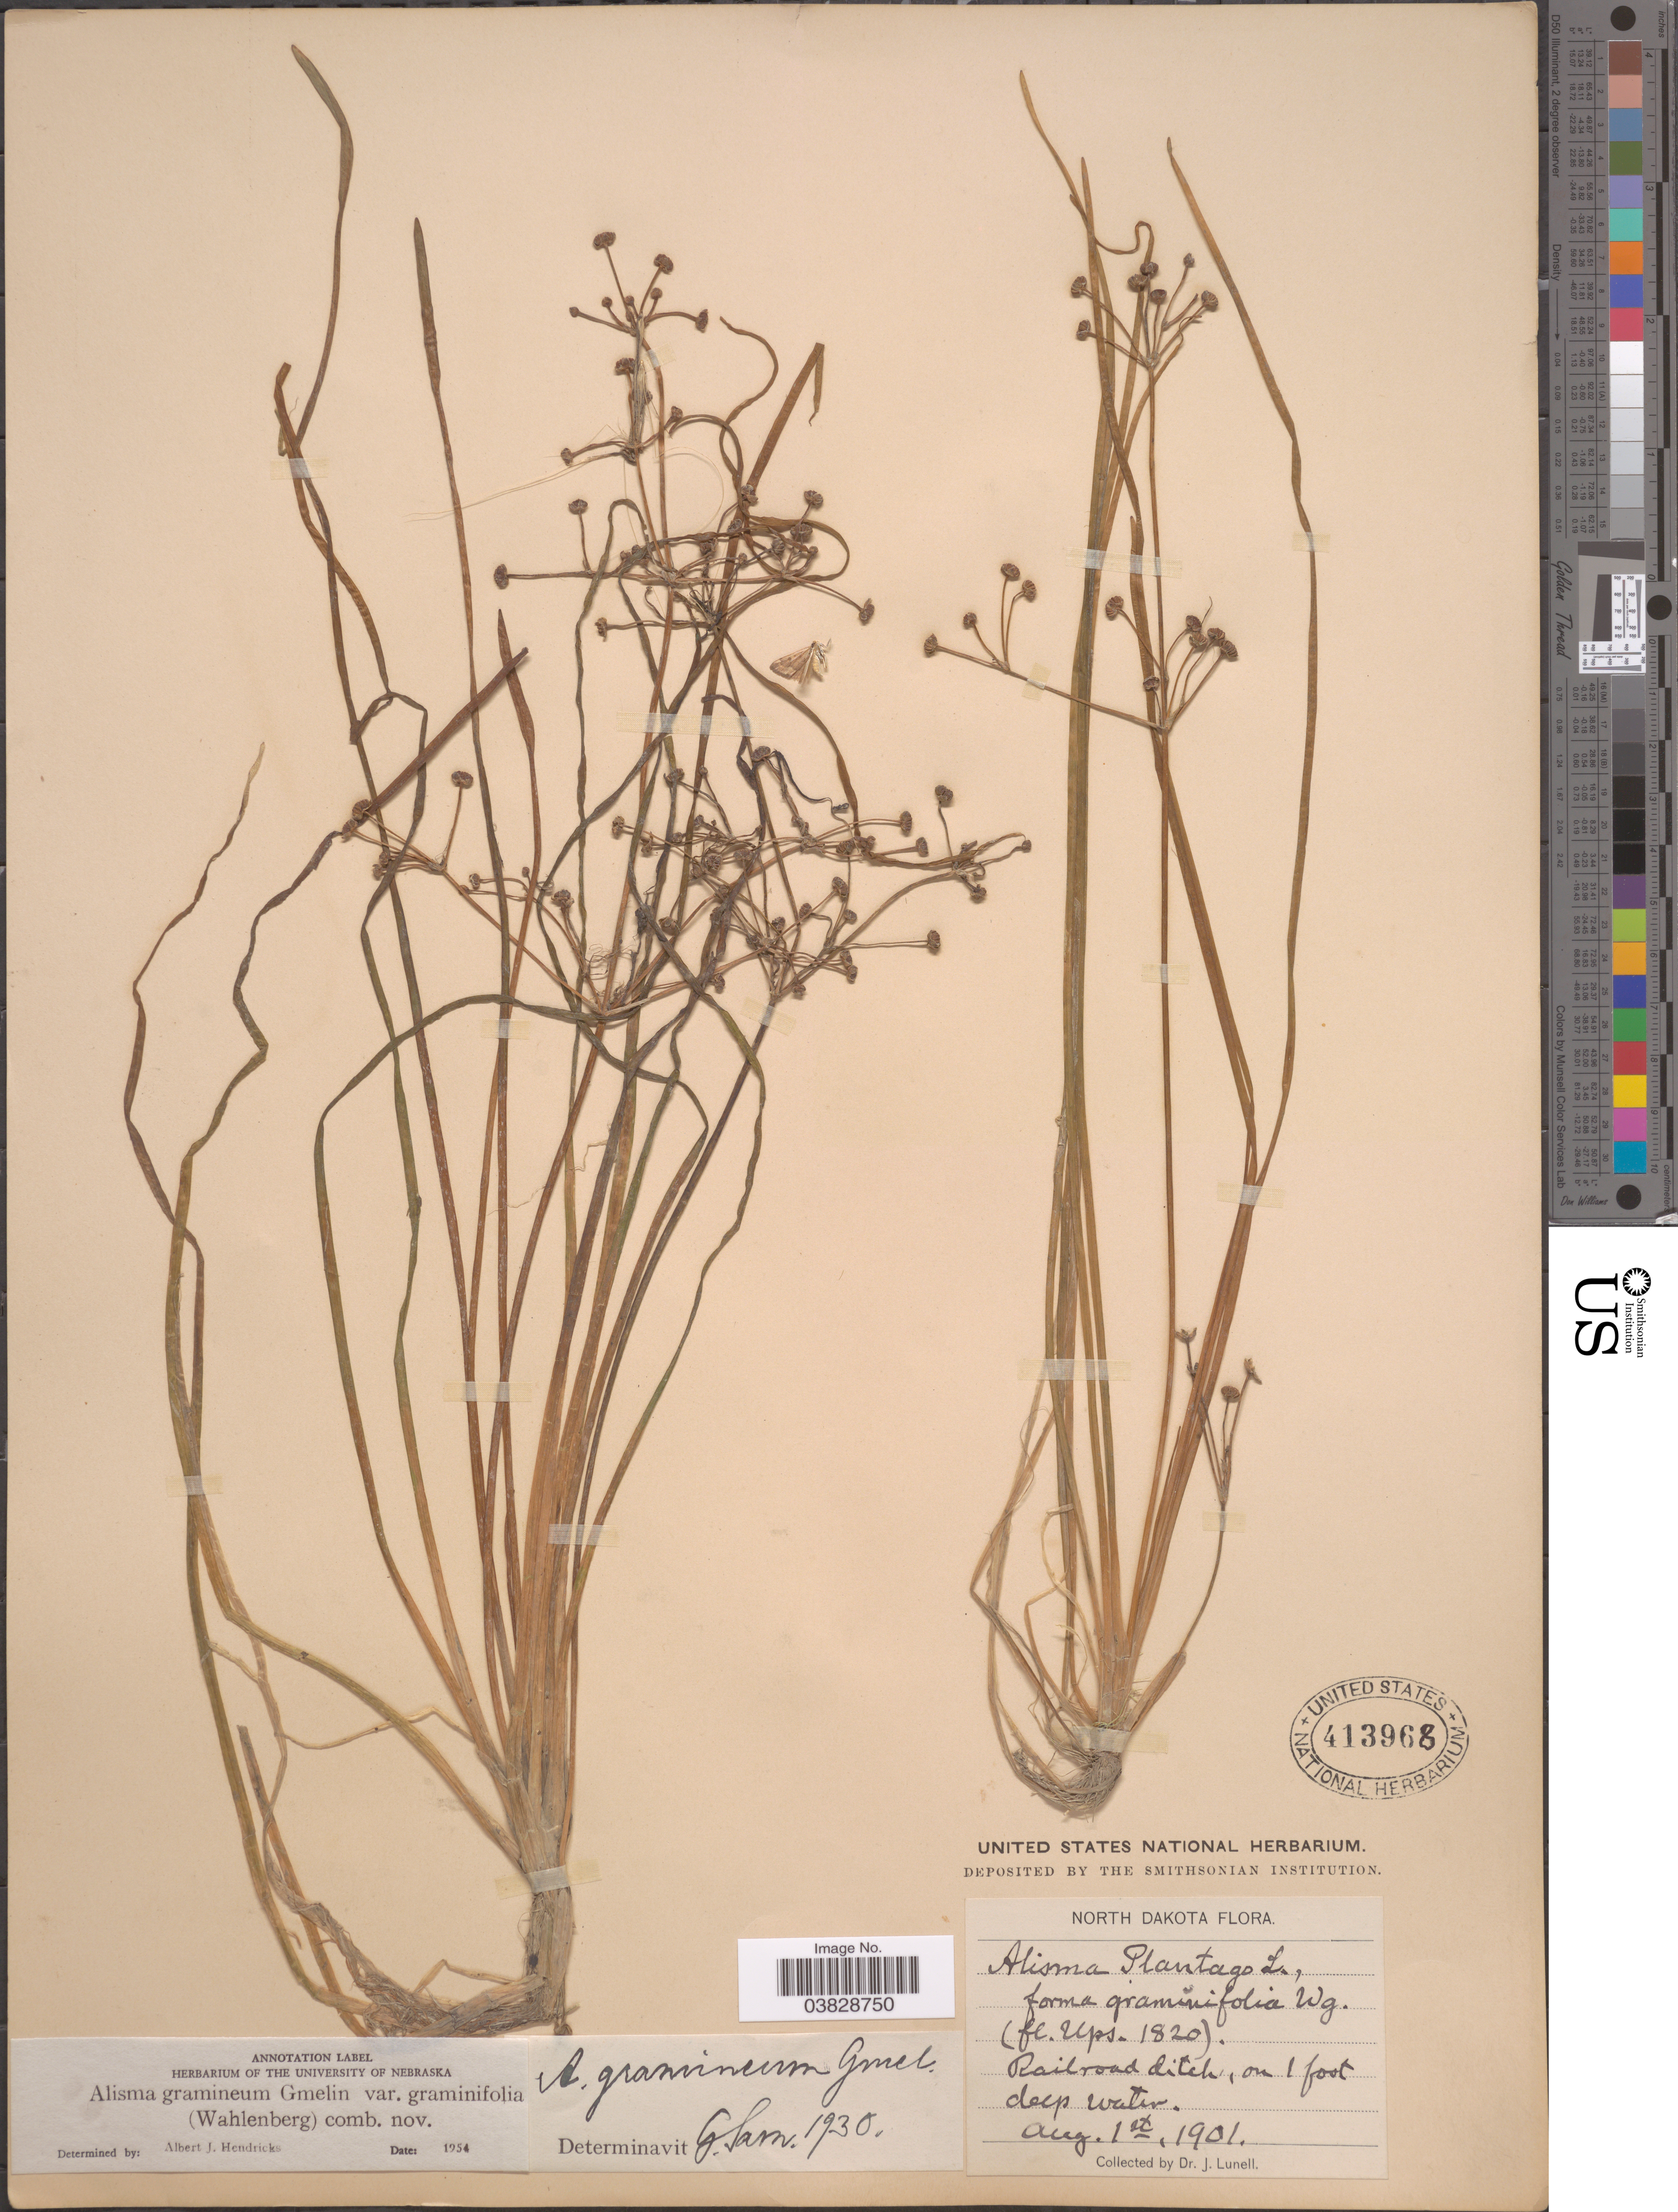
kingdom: Plantae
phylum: Tracheophyta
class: Liliopsida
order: Alismatales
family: Alismataceae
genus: Alisma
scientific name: Alisma gramineum var. graminifolia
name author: (Wahlenb.) A.J.Hendricks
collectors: J. Lunell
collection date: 1901-08-01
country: United States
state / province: North Dakota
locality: Railroad ditch, on 1 foot deep water.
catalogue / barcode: US 413968